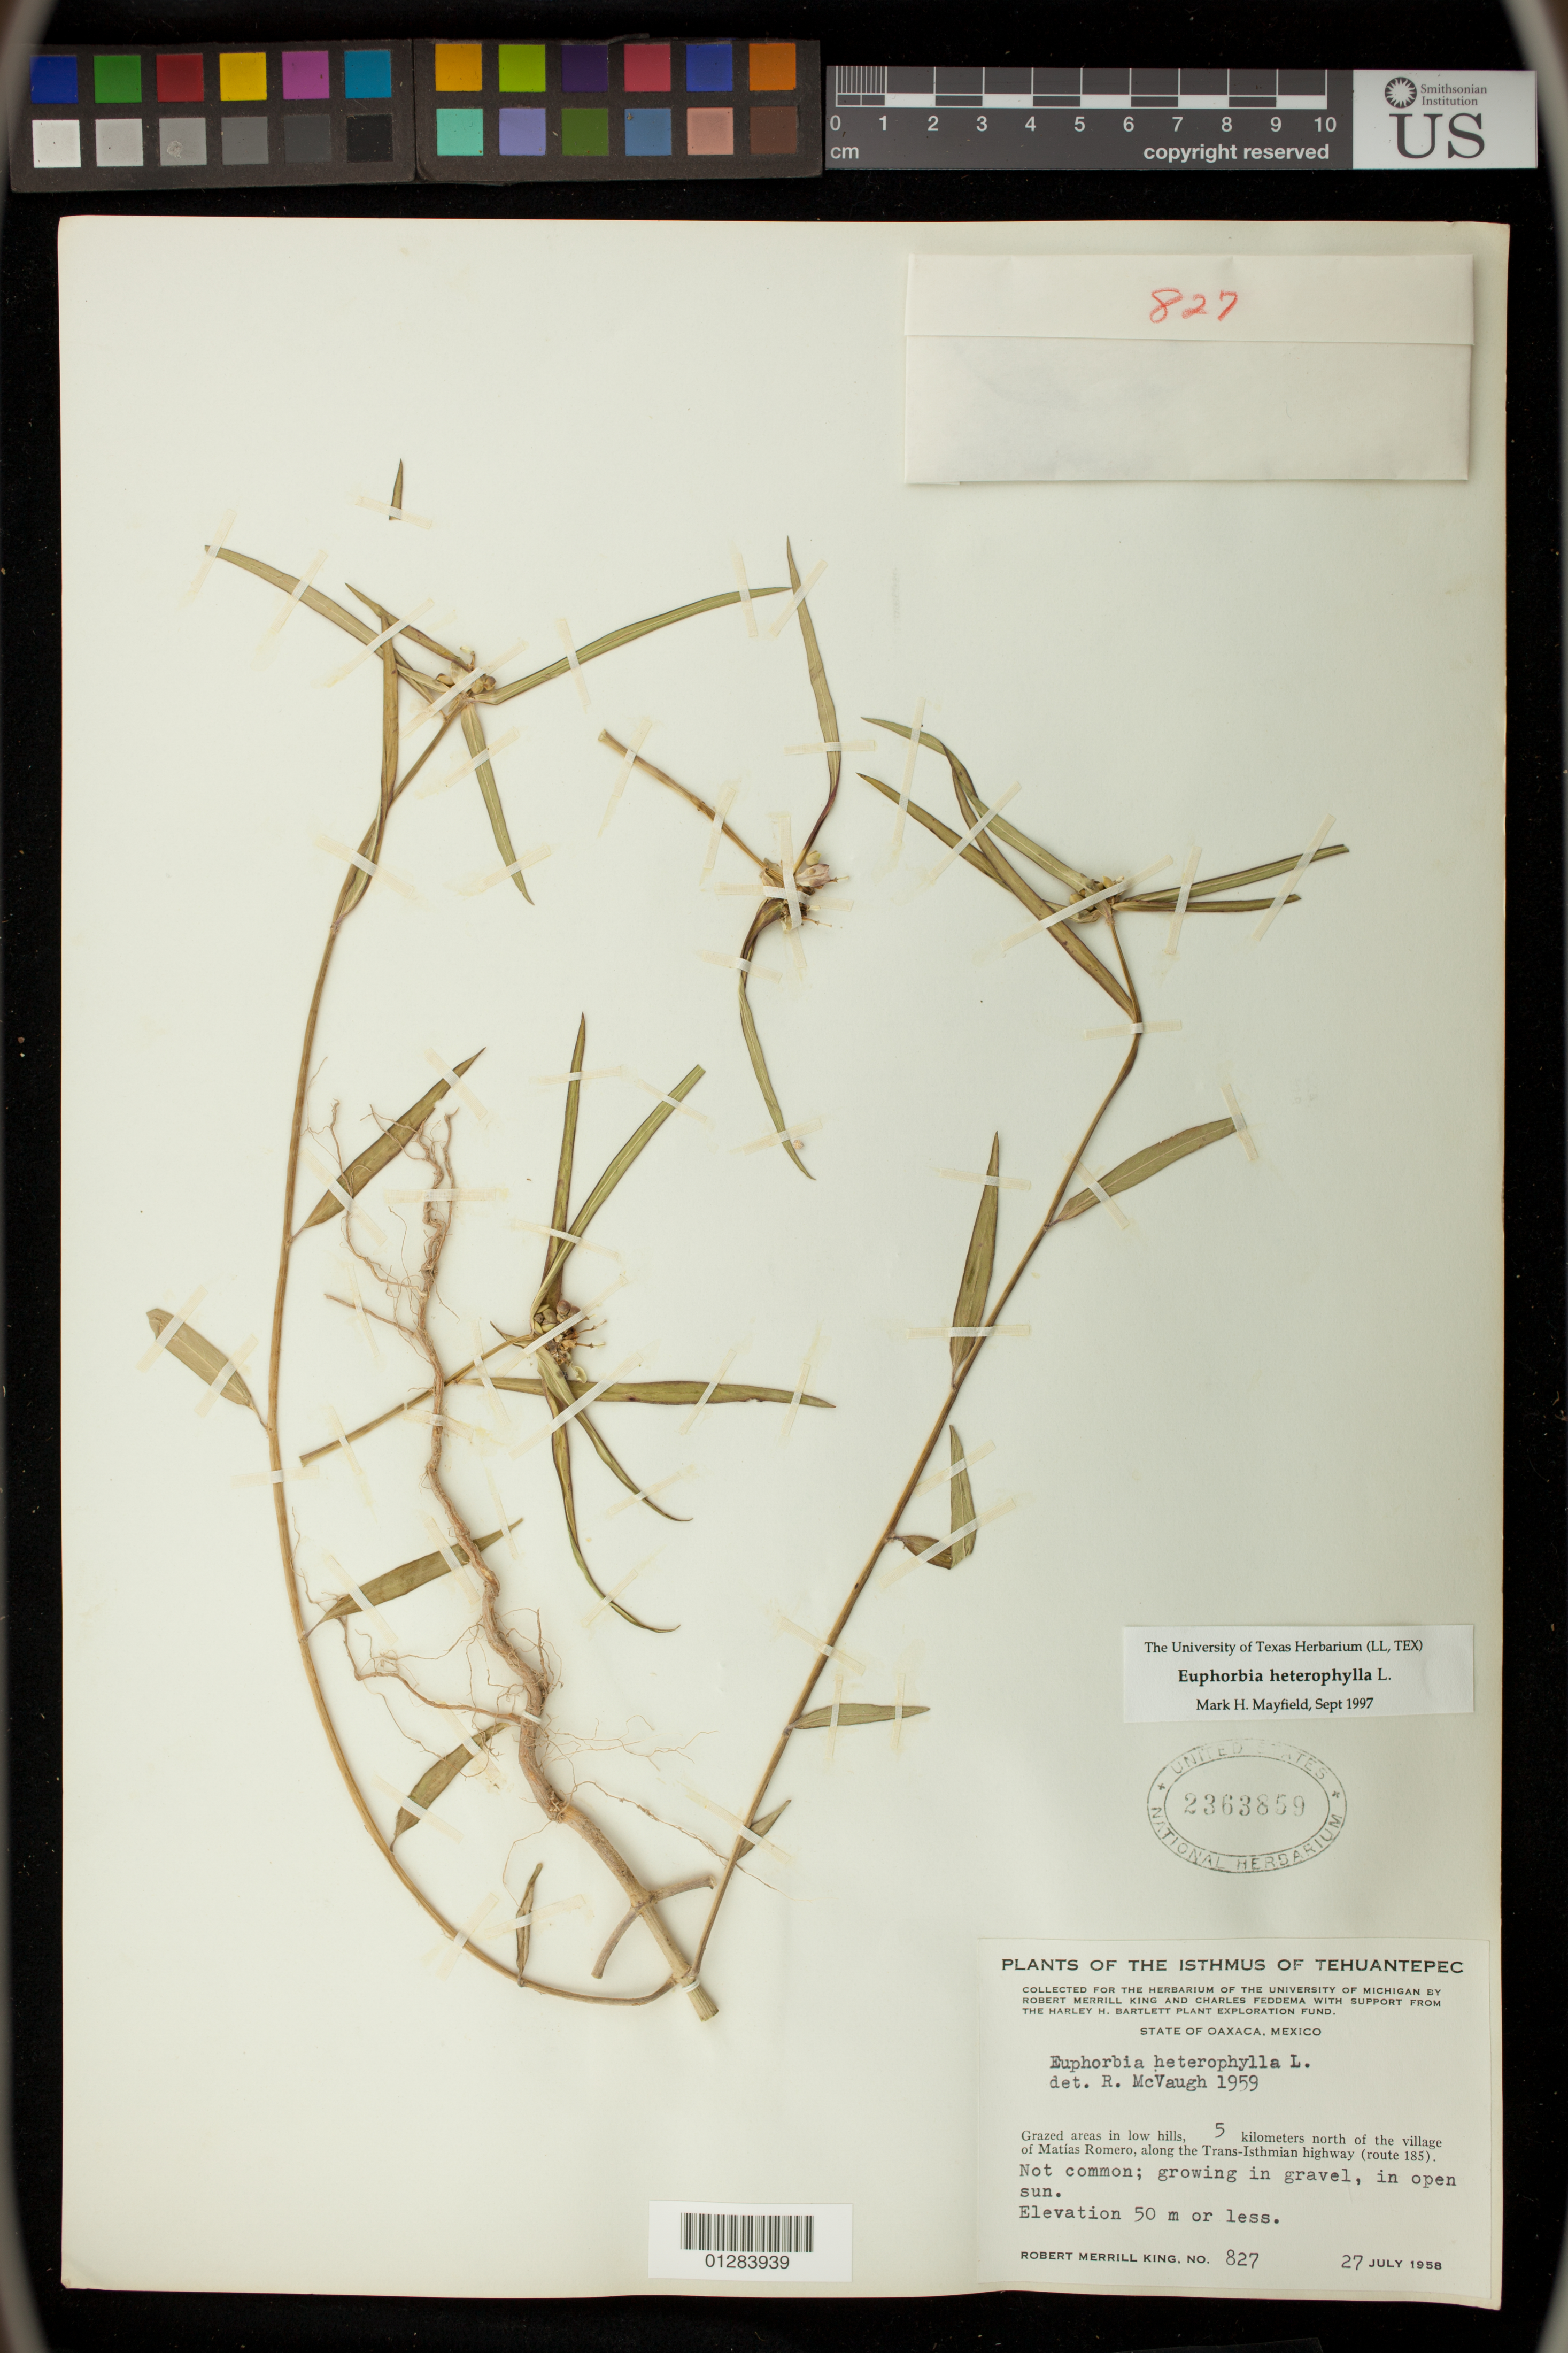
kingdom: Plantae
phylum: Tracheophyta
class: Magnoliopsida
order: Malpighiales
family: Euphorbiaceae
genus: Euphorbia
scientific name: Euphorbia heterophylla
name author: L.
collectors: R. M. King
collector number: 827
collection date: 1958-07-02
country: Mexico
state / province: Oaxaca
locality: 5 kilometers north of the village of Matias Romero, along the Trans-Isthmian highway (route 185).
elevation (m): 0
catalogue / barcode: US 2363859